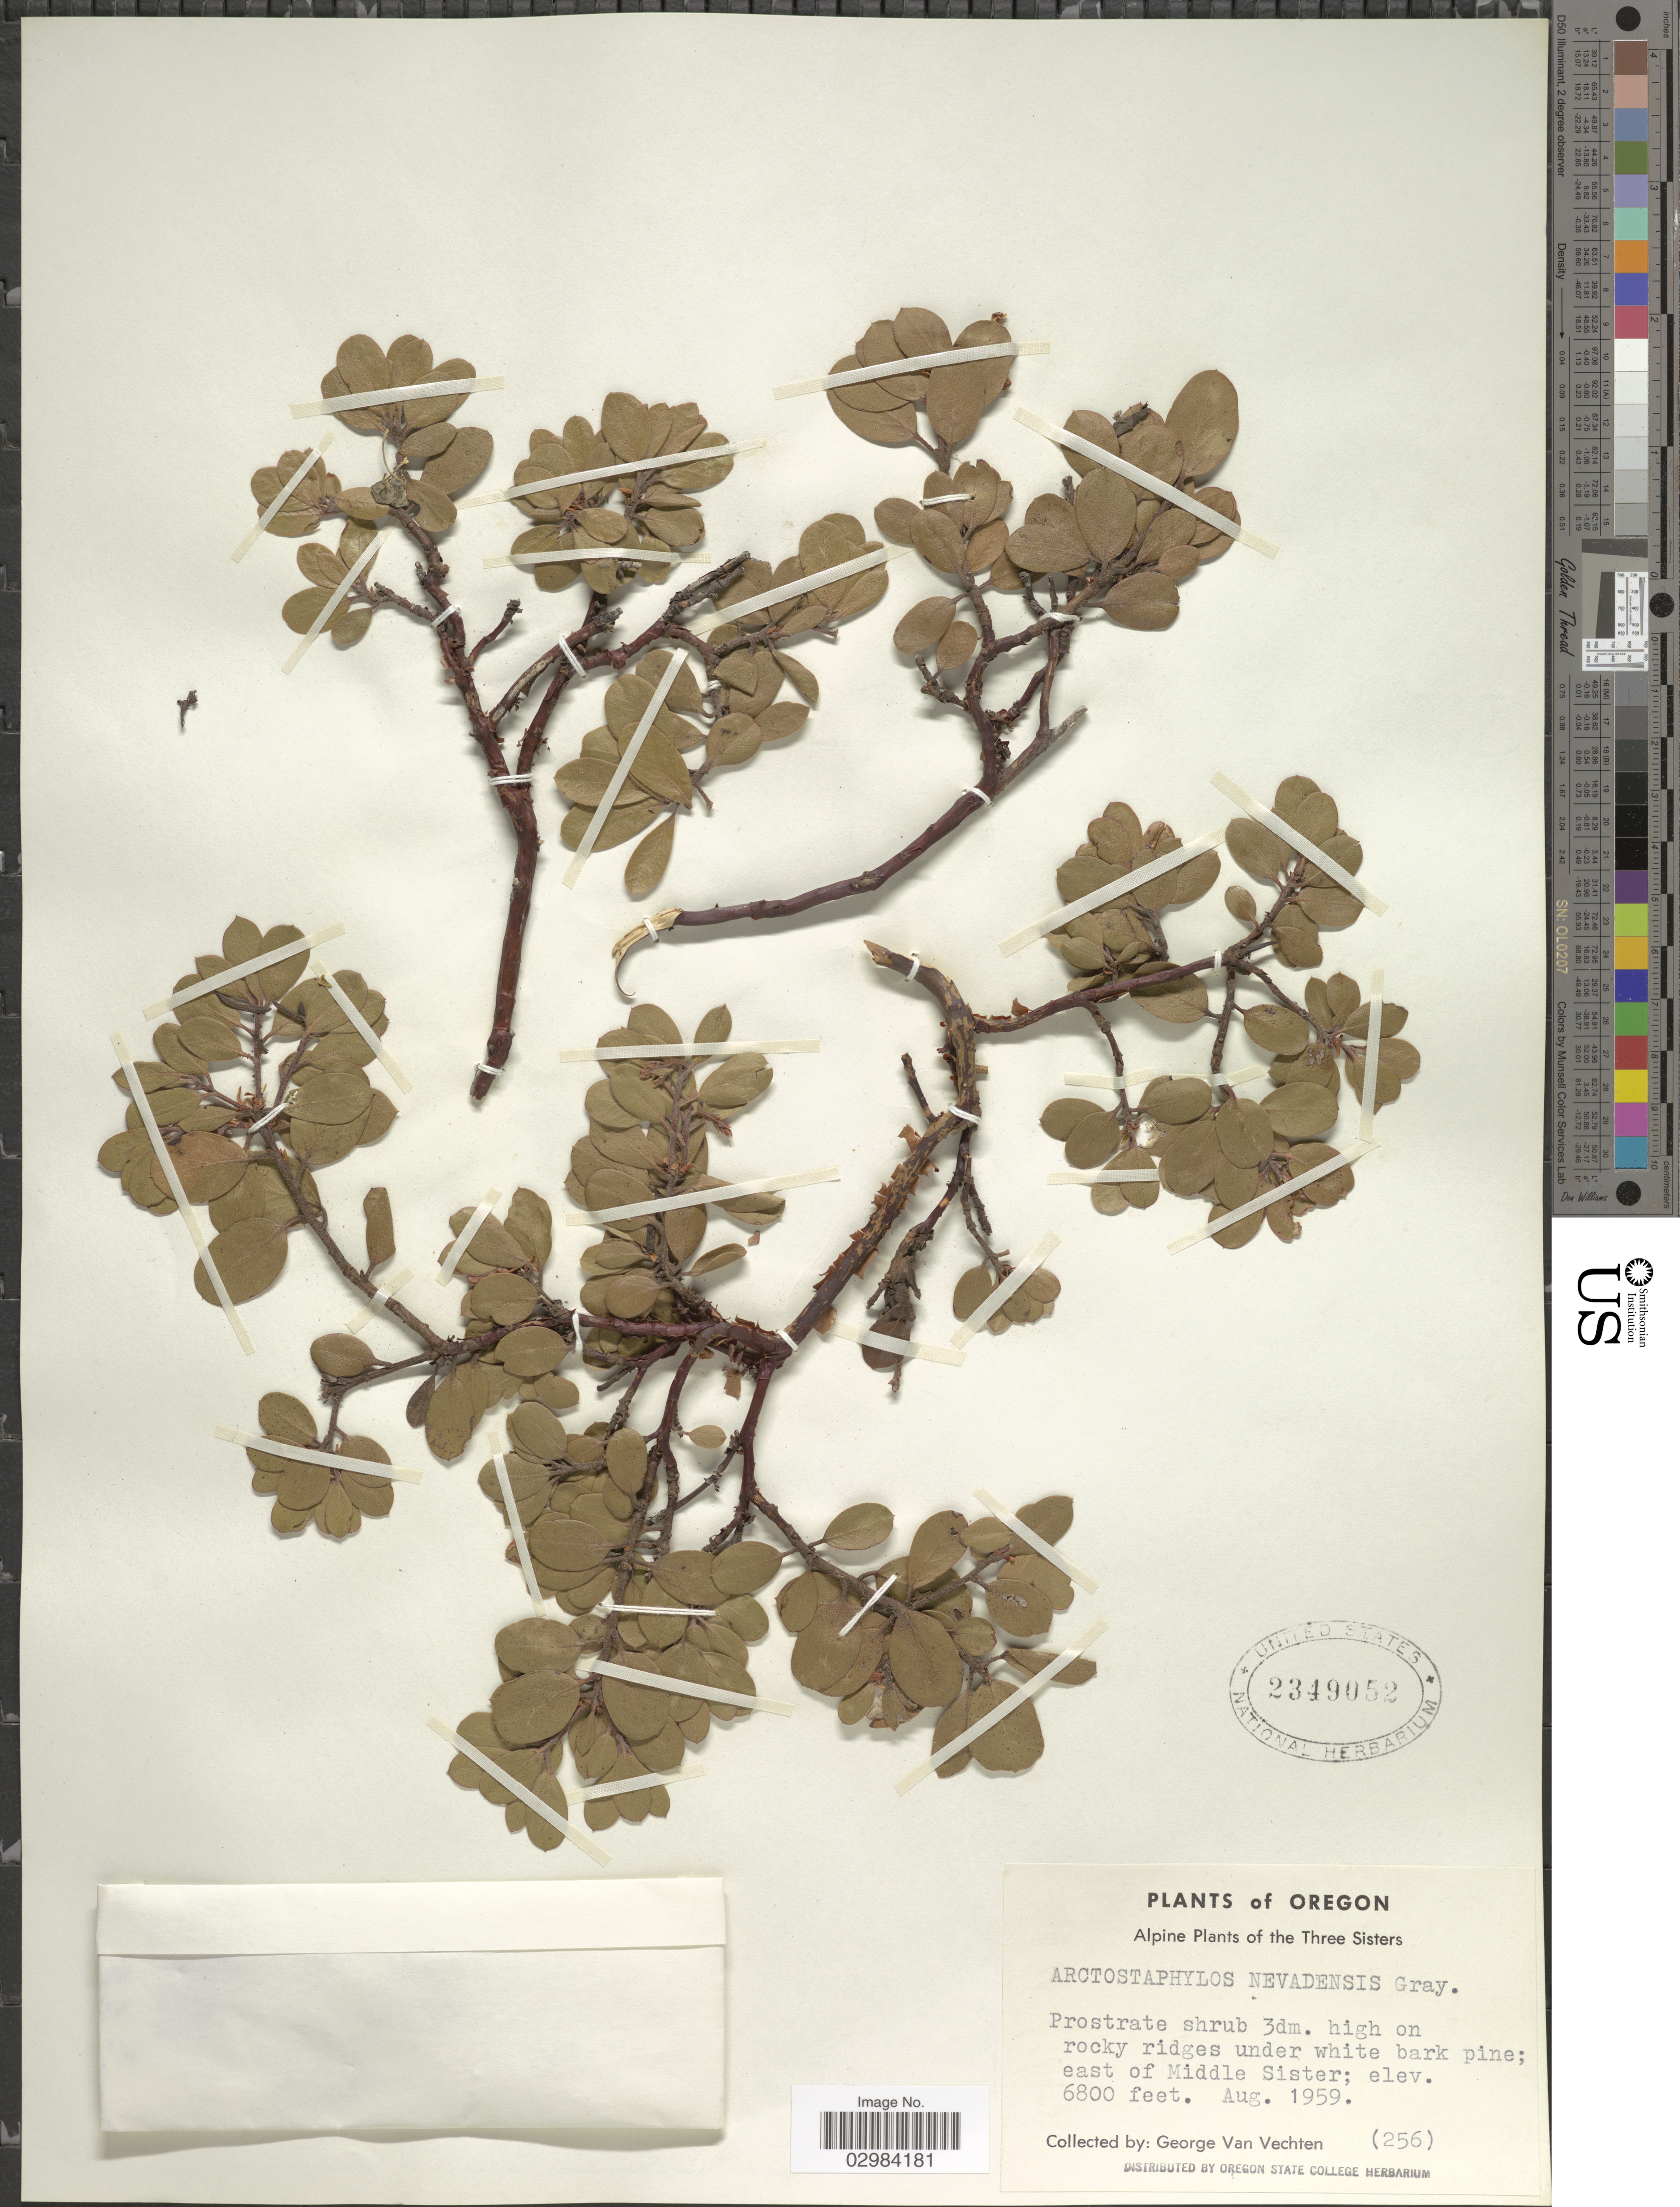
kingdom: Plantae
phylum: Tracheophyta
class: Magnoliopsida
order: Ericales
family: Ericaceae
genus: Arctostaphylos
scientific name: Arctostaphylos nevadensis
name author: A. Gray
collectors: G. Vechten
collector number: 256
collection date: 1959-08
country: United States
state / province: Oregon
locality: Alpine Plants of the Three Sisters, east of Middle Sister.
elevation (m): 2073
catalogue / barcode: US 2349052